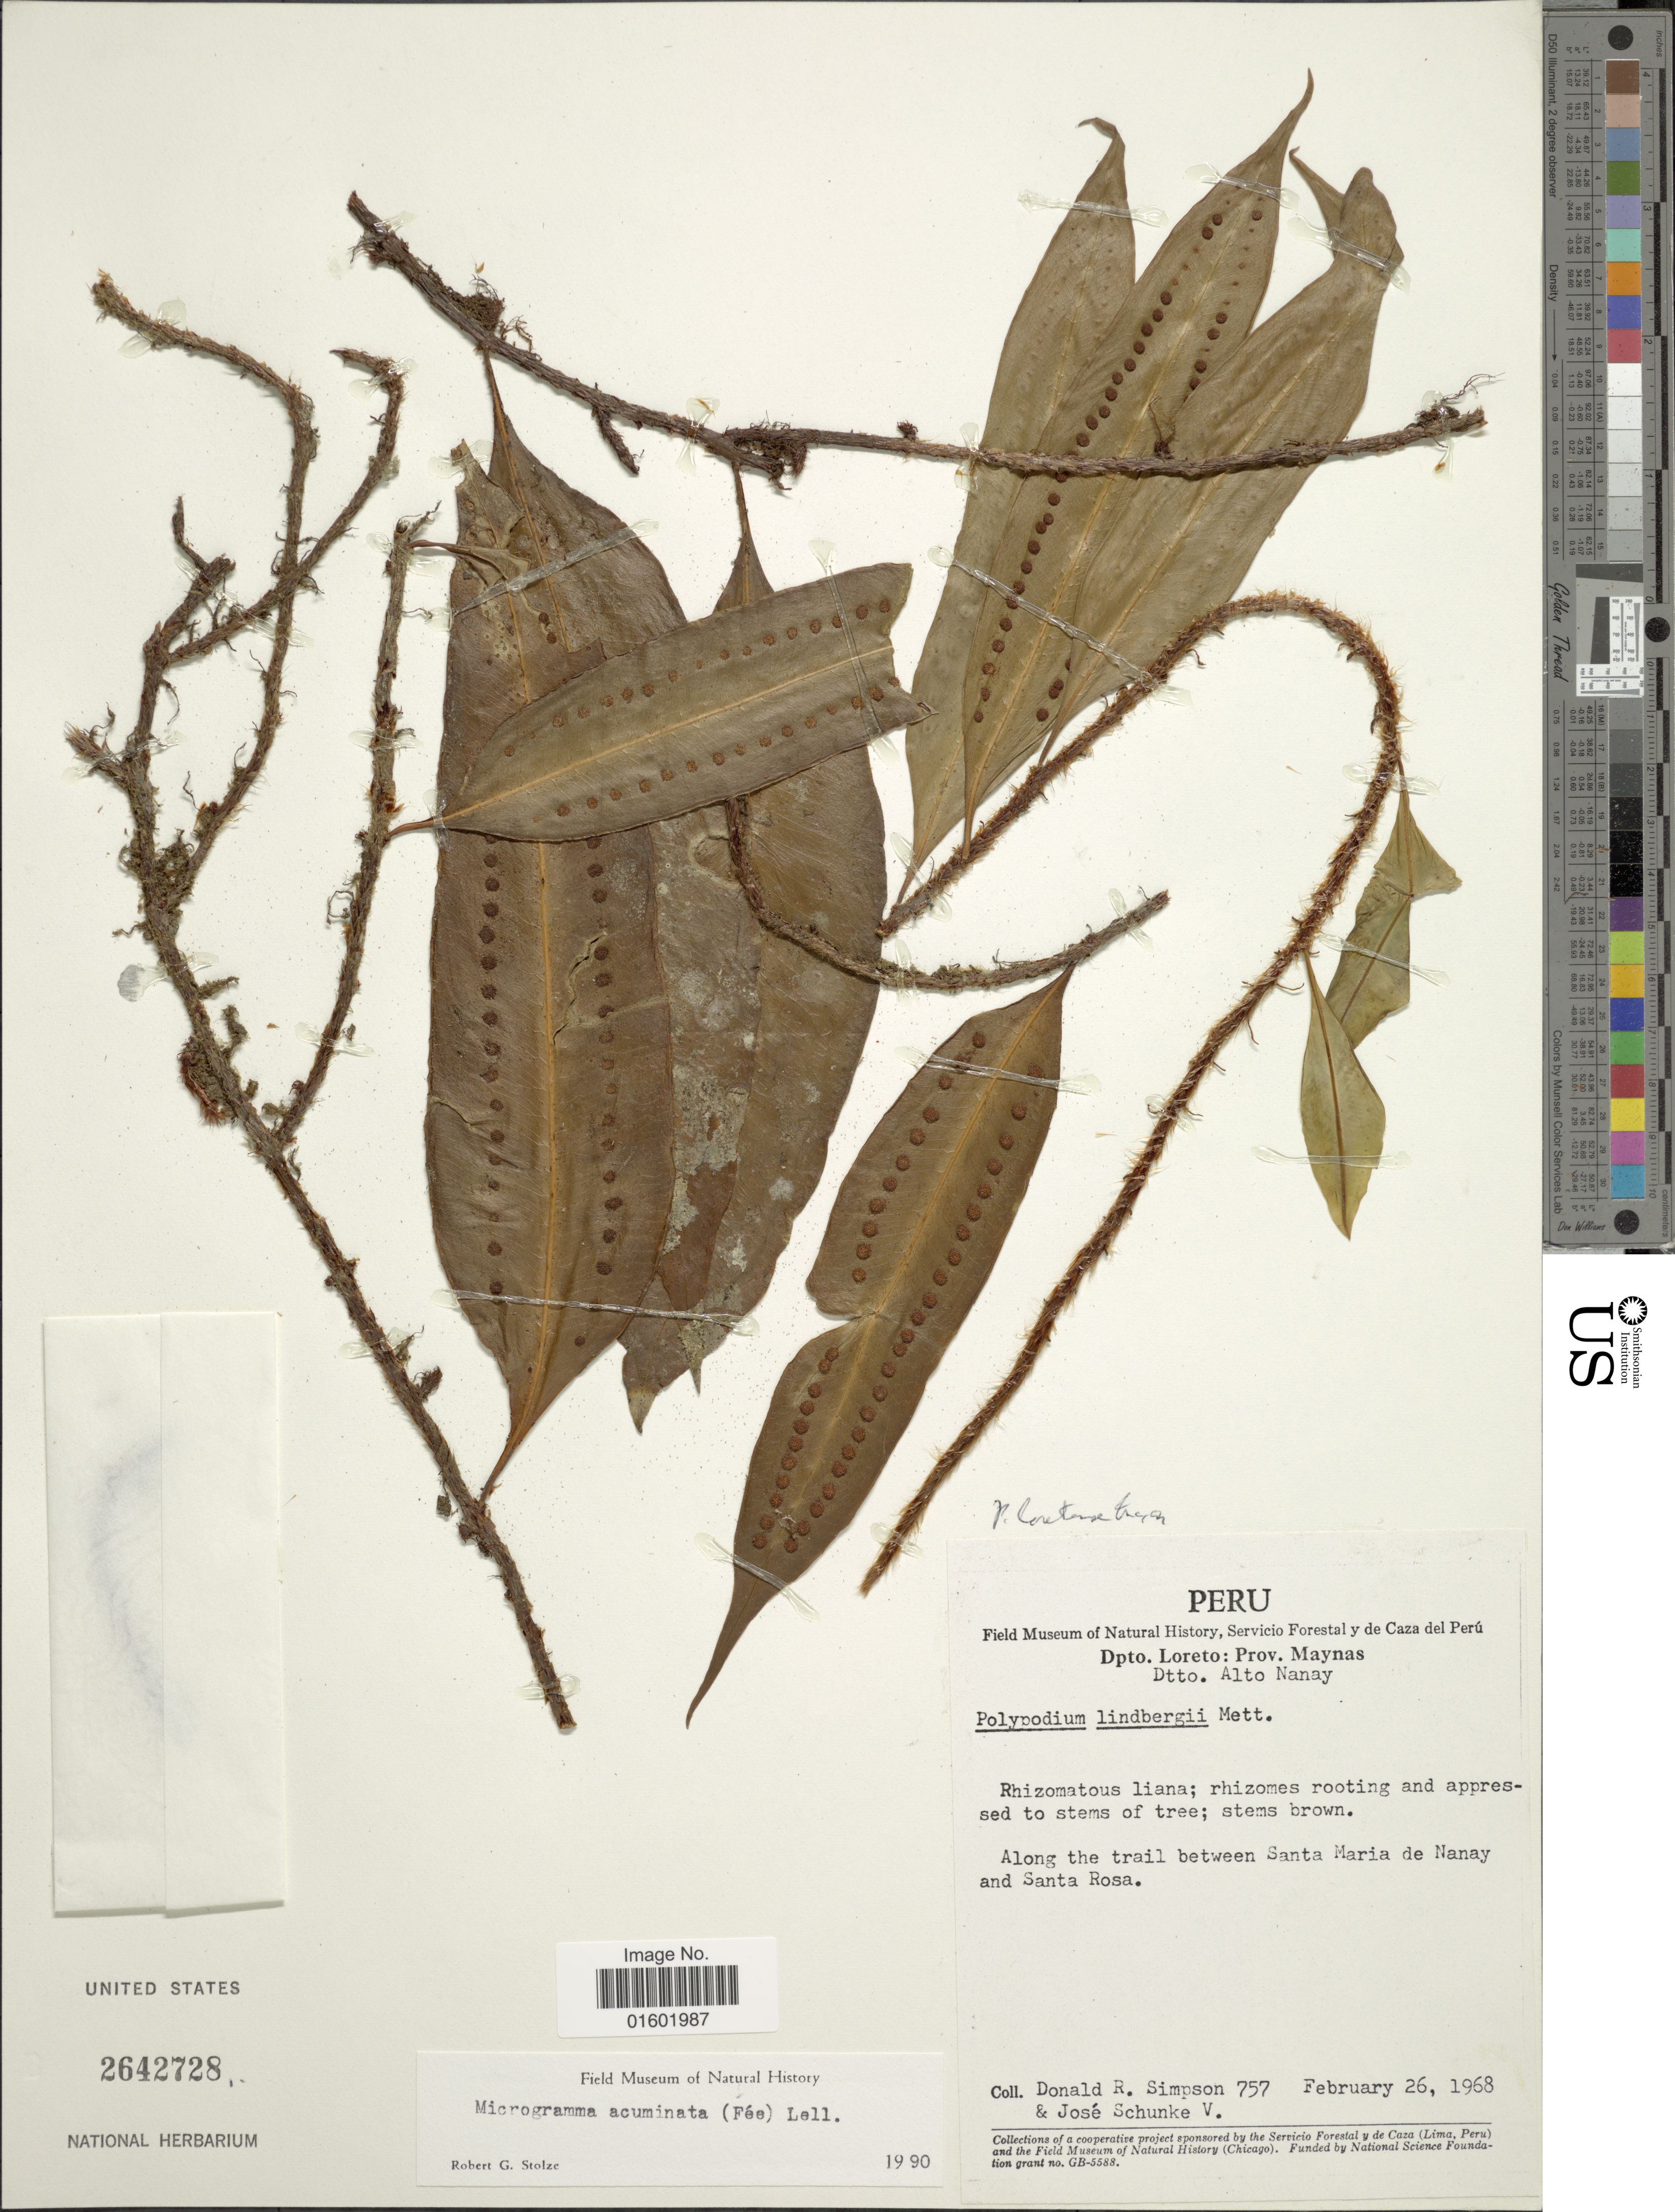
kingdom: Plantae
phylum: Tracheophyta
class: Polypodiopsida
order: Polypodiales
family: Polypodiaceae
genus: Microgramma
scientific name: Microgramma thurnii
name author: (Baker) R.M. Tryon & Stolze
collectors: D. R. Simpson & J. Schunke Vigo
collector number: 757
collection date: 1968-02-26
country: Peru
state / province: Loreto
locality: Dept. Loreto, Maynas, Dtto. Alto Nanay, Along the trail between Santa Maria de Nanay and Santa Rosa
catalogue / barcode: US 2642728